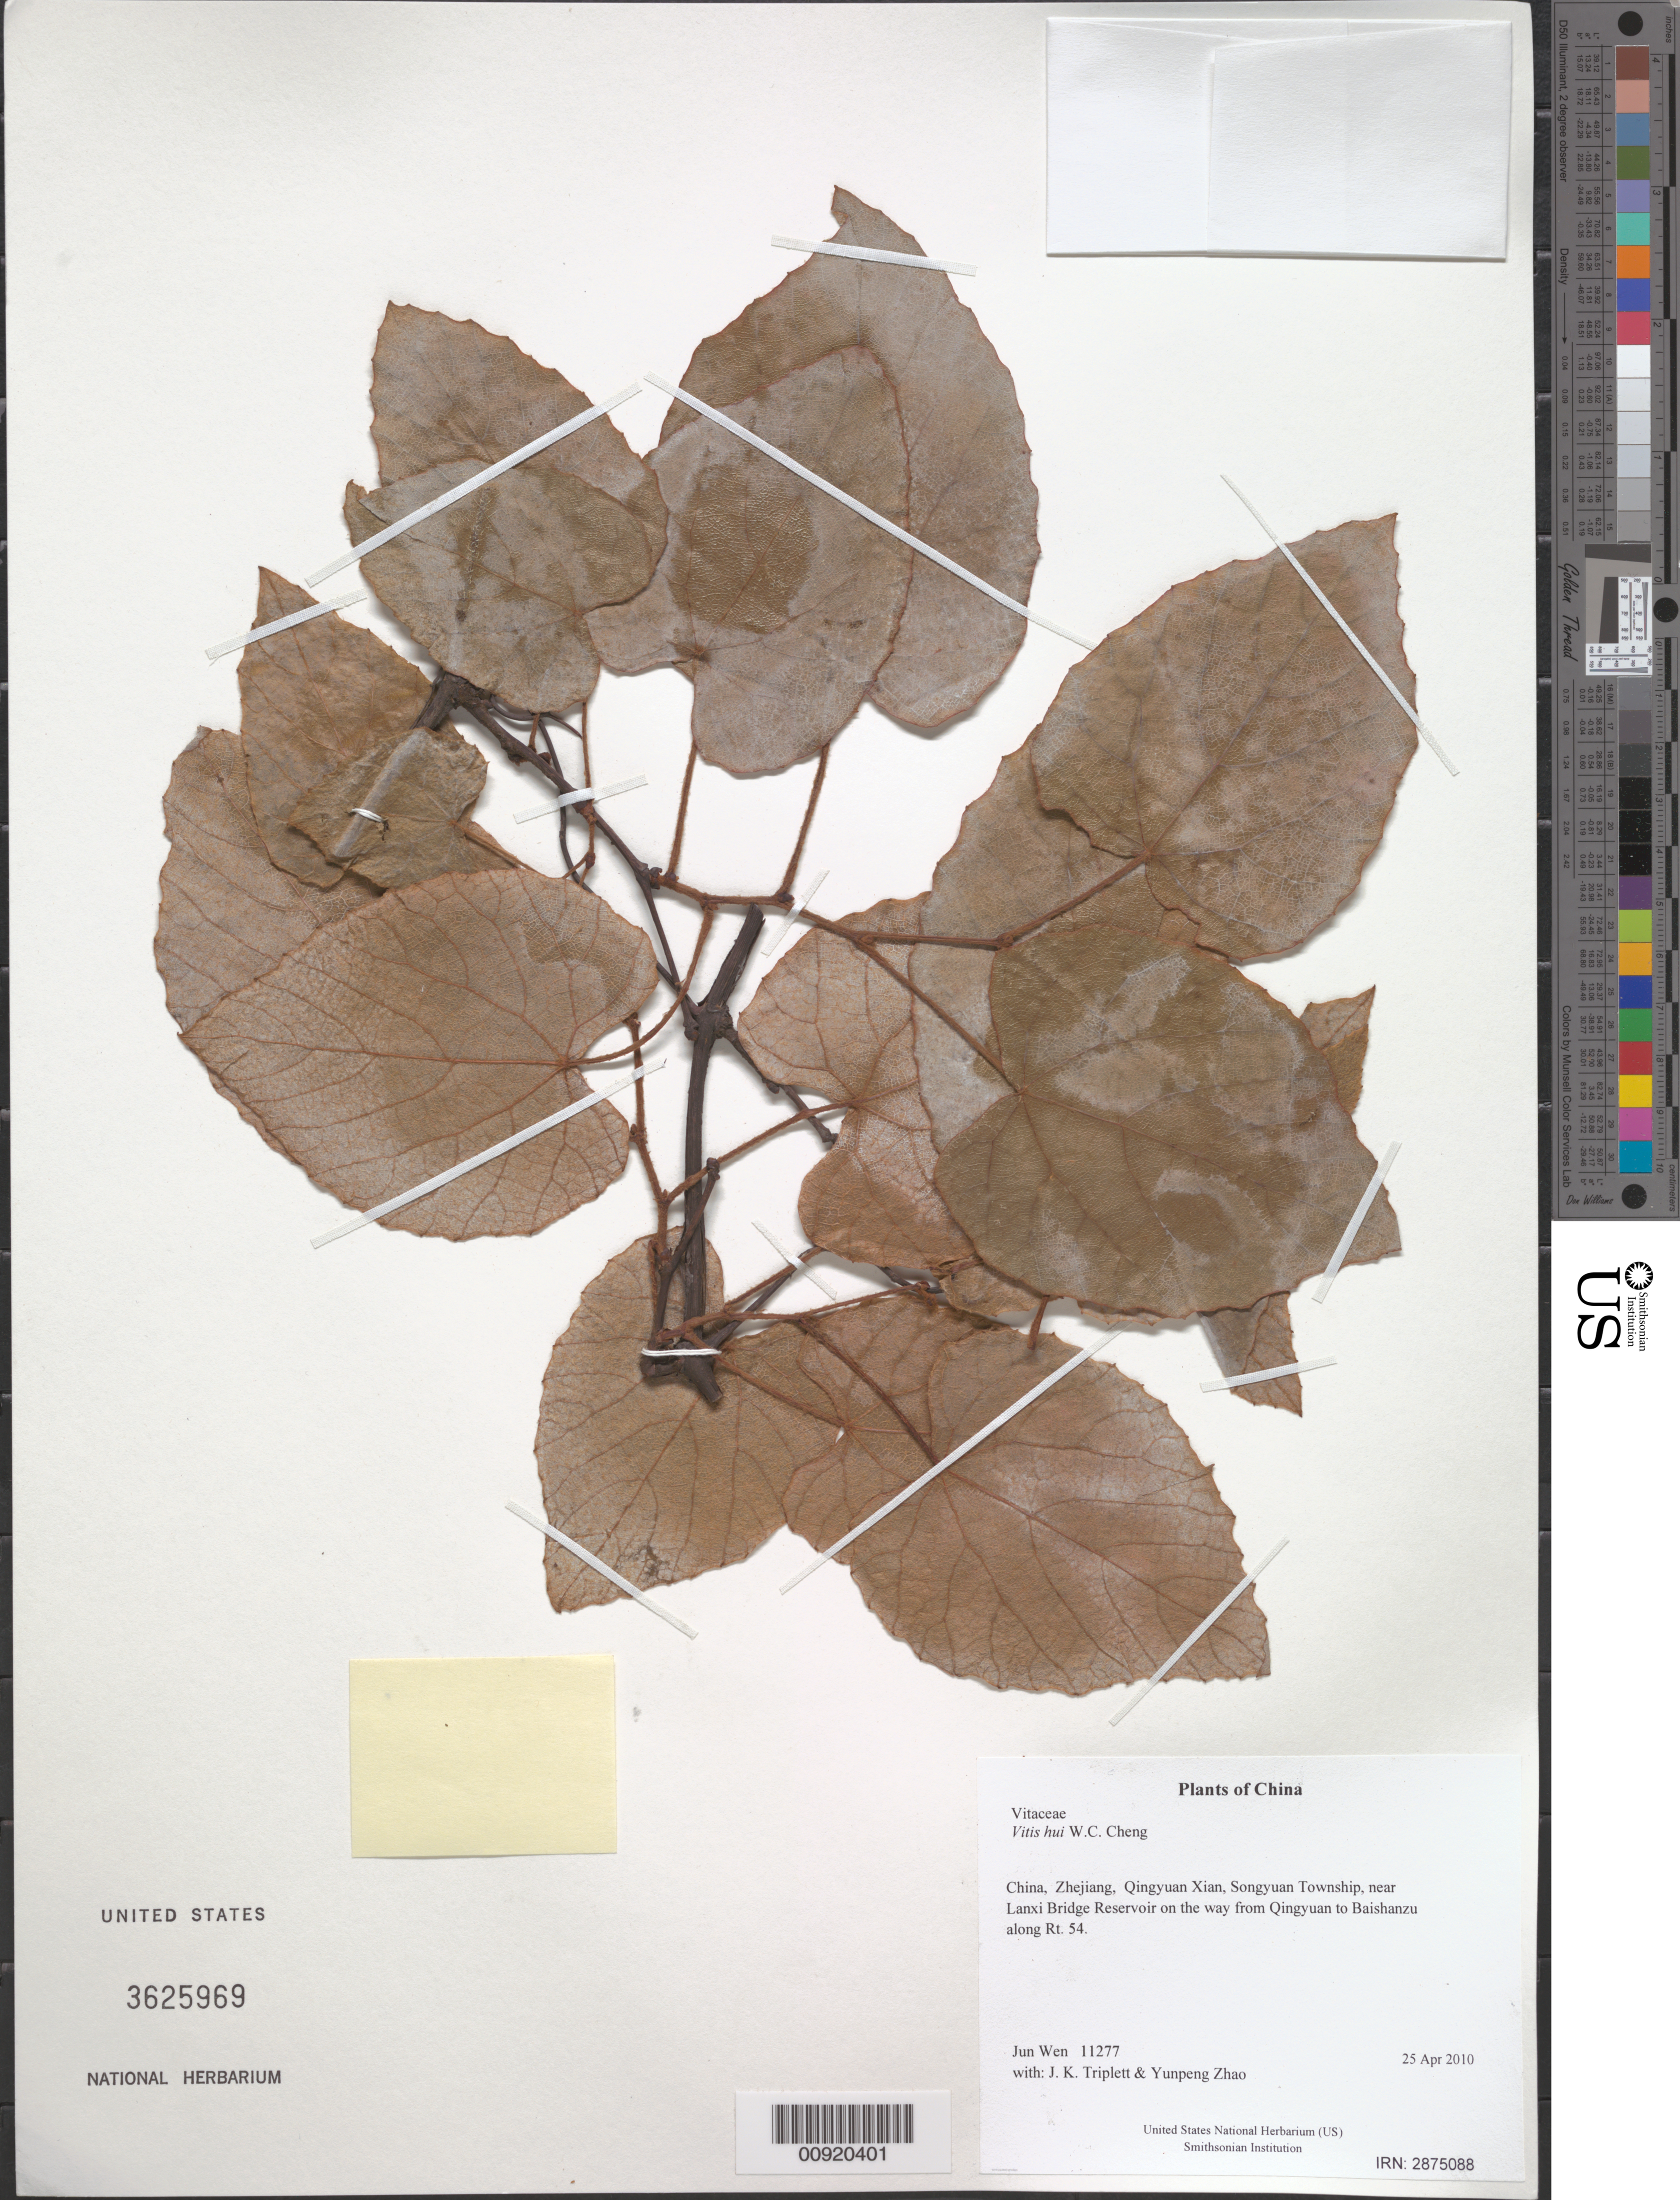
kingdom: Plantae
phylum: Tracheophyta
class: Magnoliopsida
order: Vitales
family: Vitaceae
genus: Vitis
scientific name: Vitis hui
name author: W.C. Cheng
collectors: J. Wen, J. K. Triplett & Yunpeng Zhao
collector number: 11277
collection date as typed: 25 Apr 2010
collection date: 2010-04-25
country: China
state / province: Zhejiang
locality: Qingyuan Xian, Songyuan Township, near Lanxi Bridge Reservoir on the way from Qingyuan to Baishanzu along Rt. 54.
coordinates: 27 37.241 N, 119 07.233 E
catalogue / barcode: US 3625969